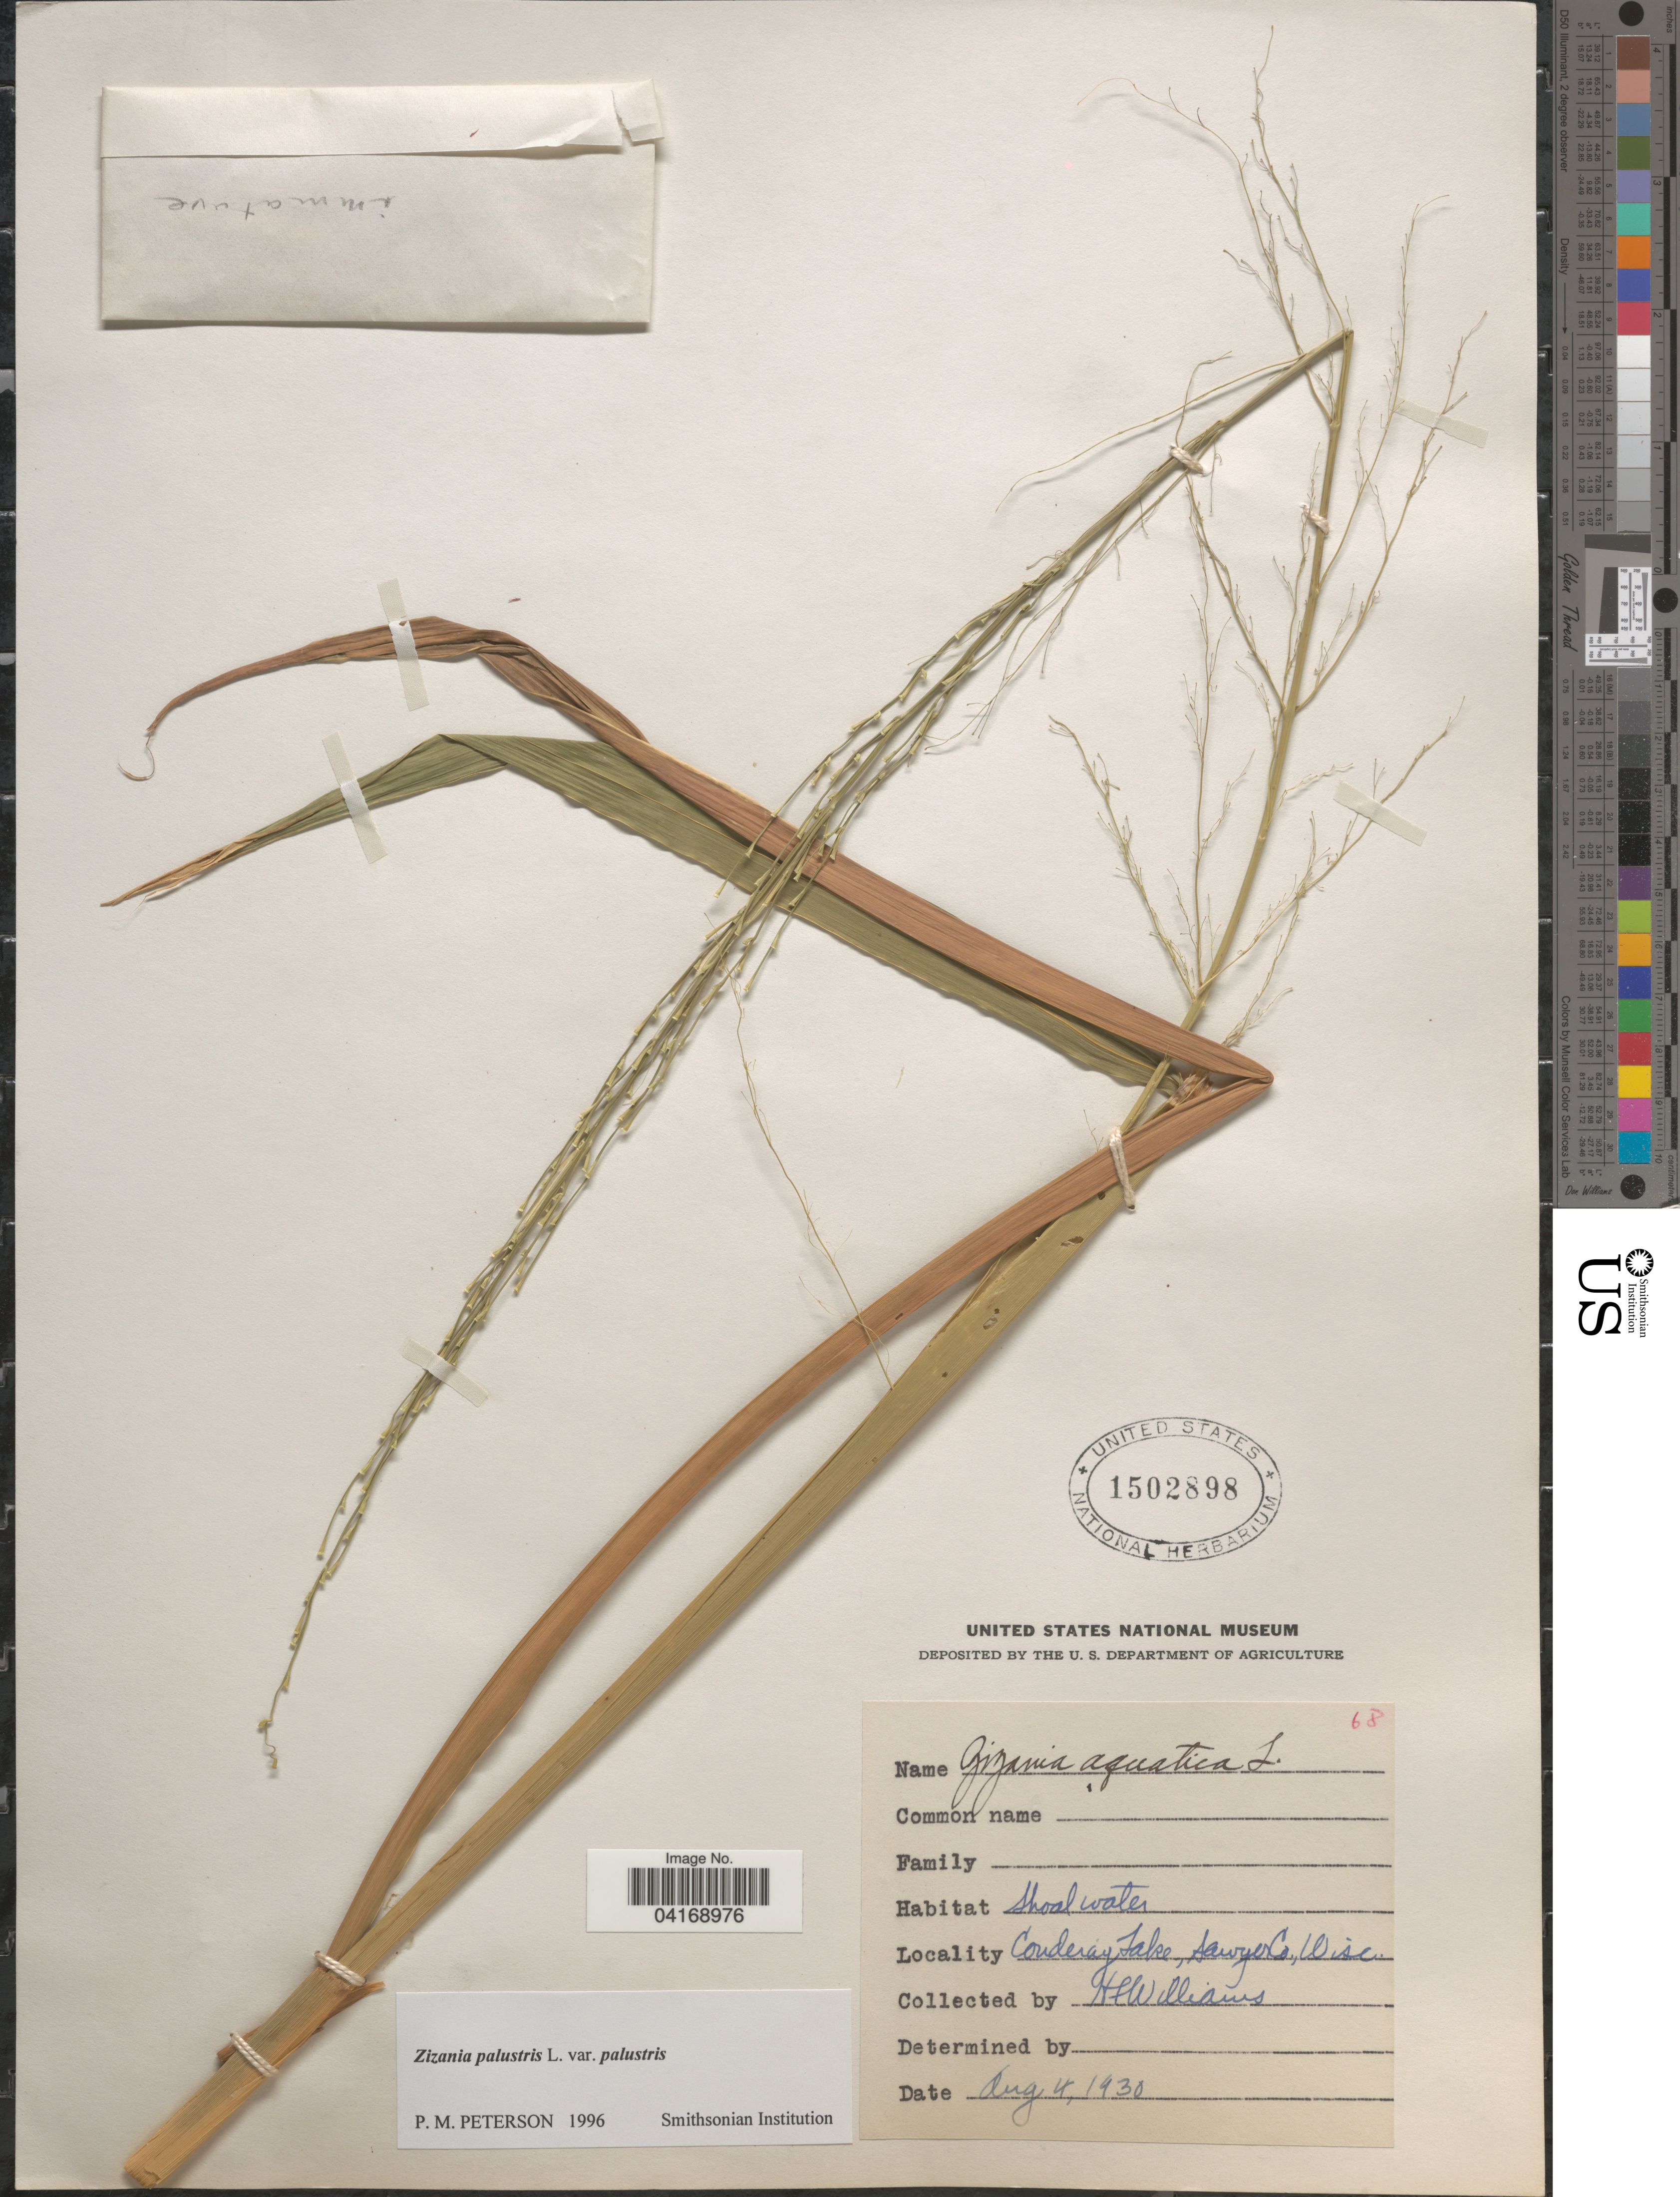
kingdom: Plantae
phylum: Tracheophyta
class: Liliopsida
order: Poales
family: Poaceae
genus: Zizania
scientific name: Zizania palustris var. palustris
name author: L.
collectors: H. Williams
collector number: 68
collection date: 1930-08-04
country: United States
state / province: Wisconsin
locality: Coudray Lake, Sawyer Co.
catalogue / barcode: US 1502898